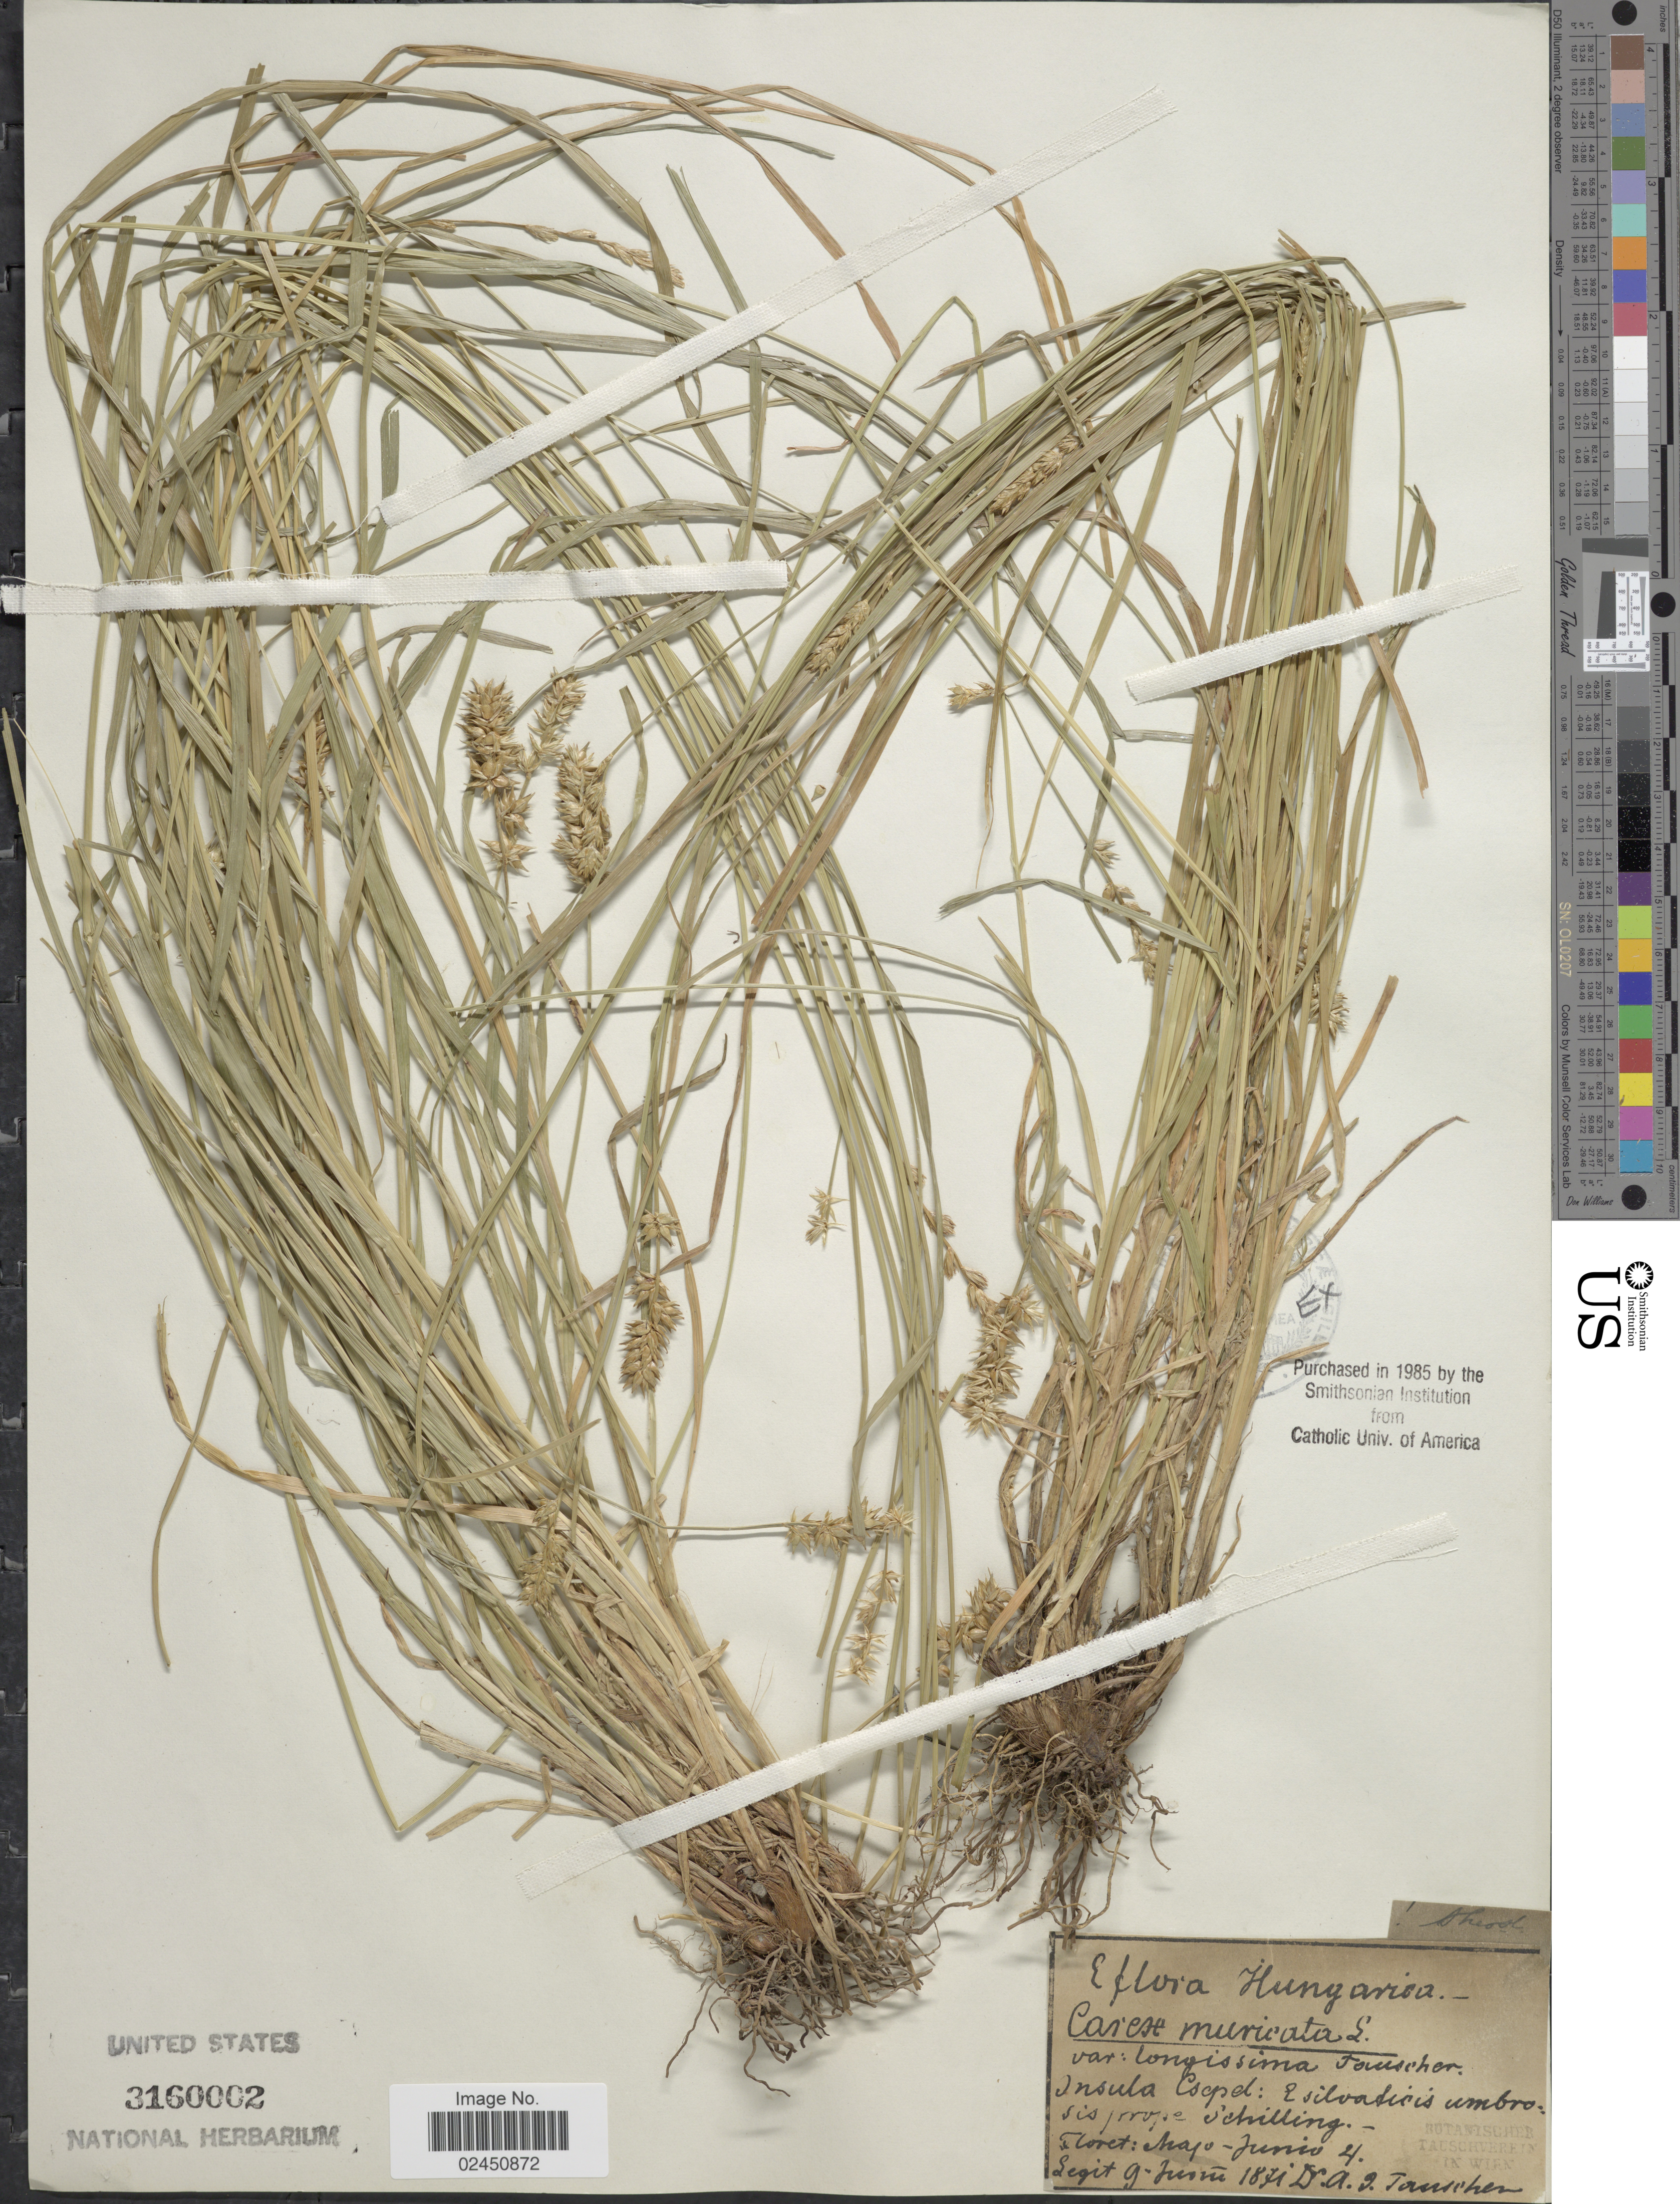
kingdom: Plantae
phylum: Tracheophyta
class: Liliopsida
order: Poales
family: Cyperaceae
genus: Carex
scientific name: Carex muricata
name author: L.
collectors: G. Tauscher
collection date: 1871-06-09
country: Hungary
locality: Insula Csepel: E silvaticis umbrosis prope Schilling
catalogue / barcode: US 3160002